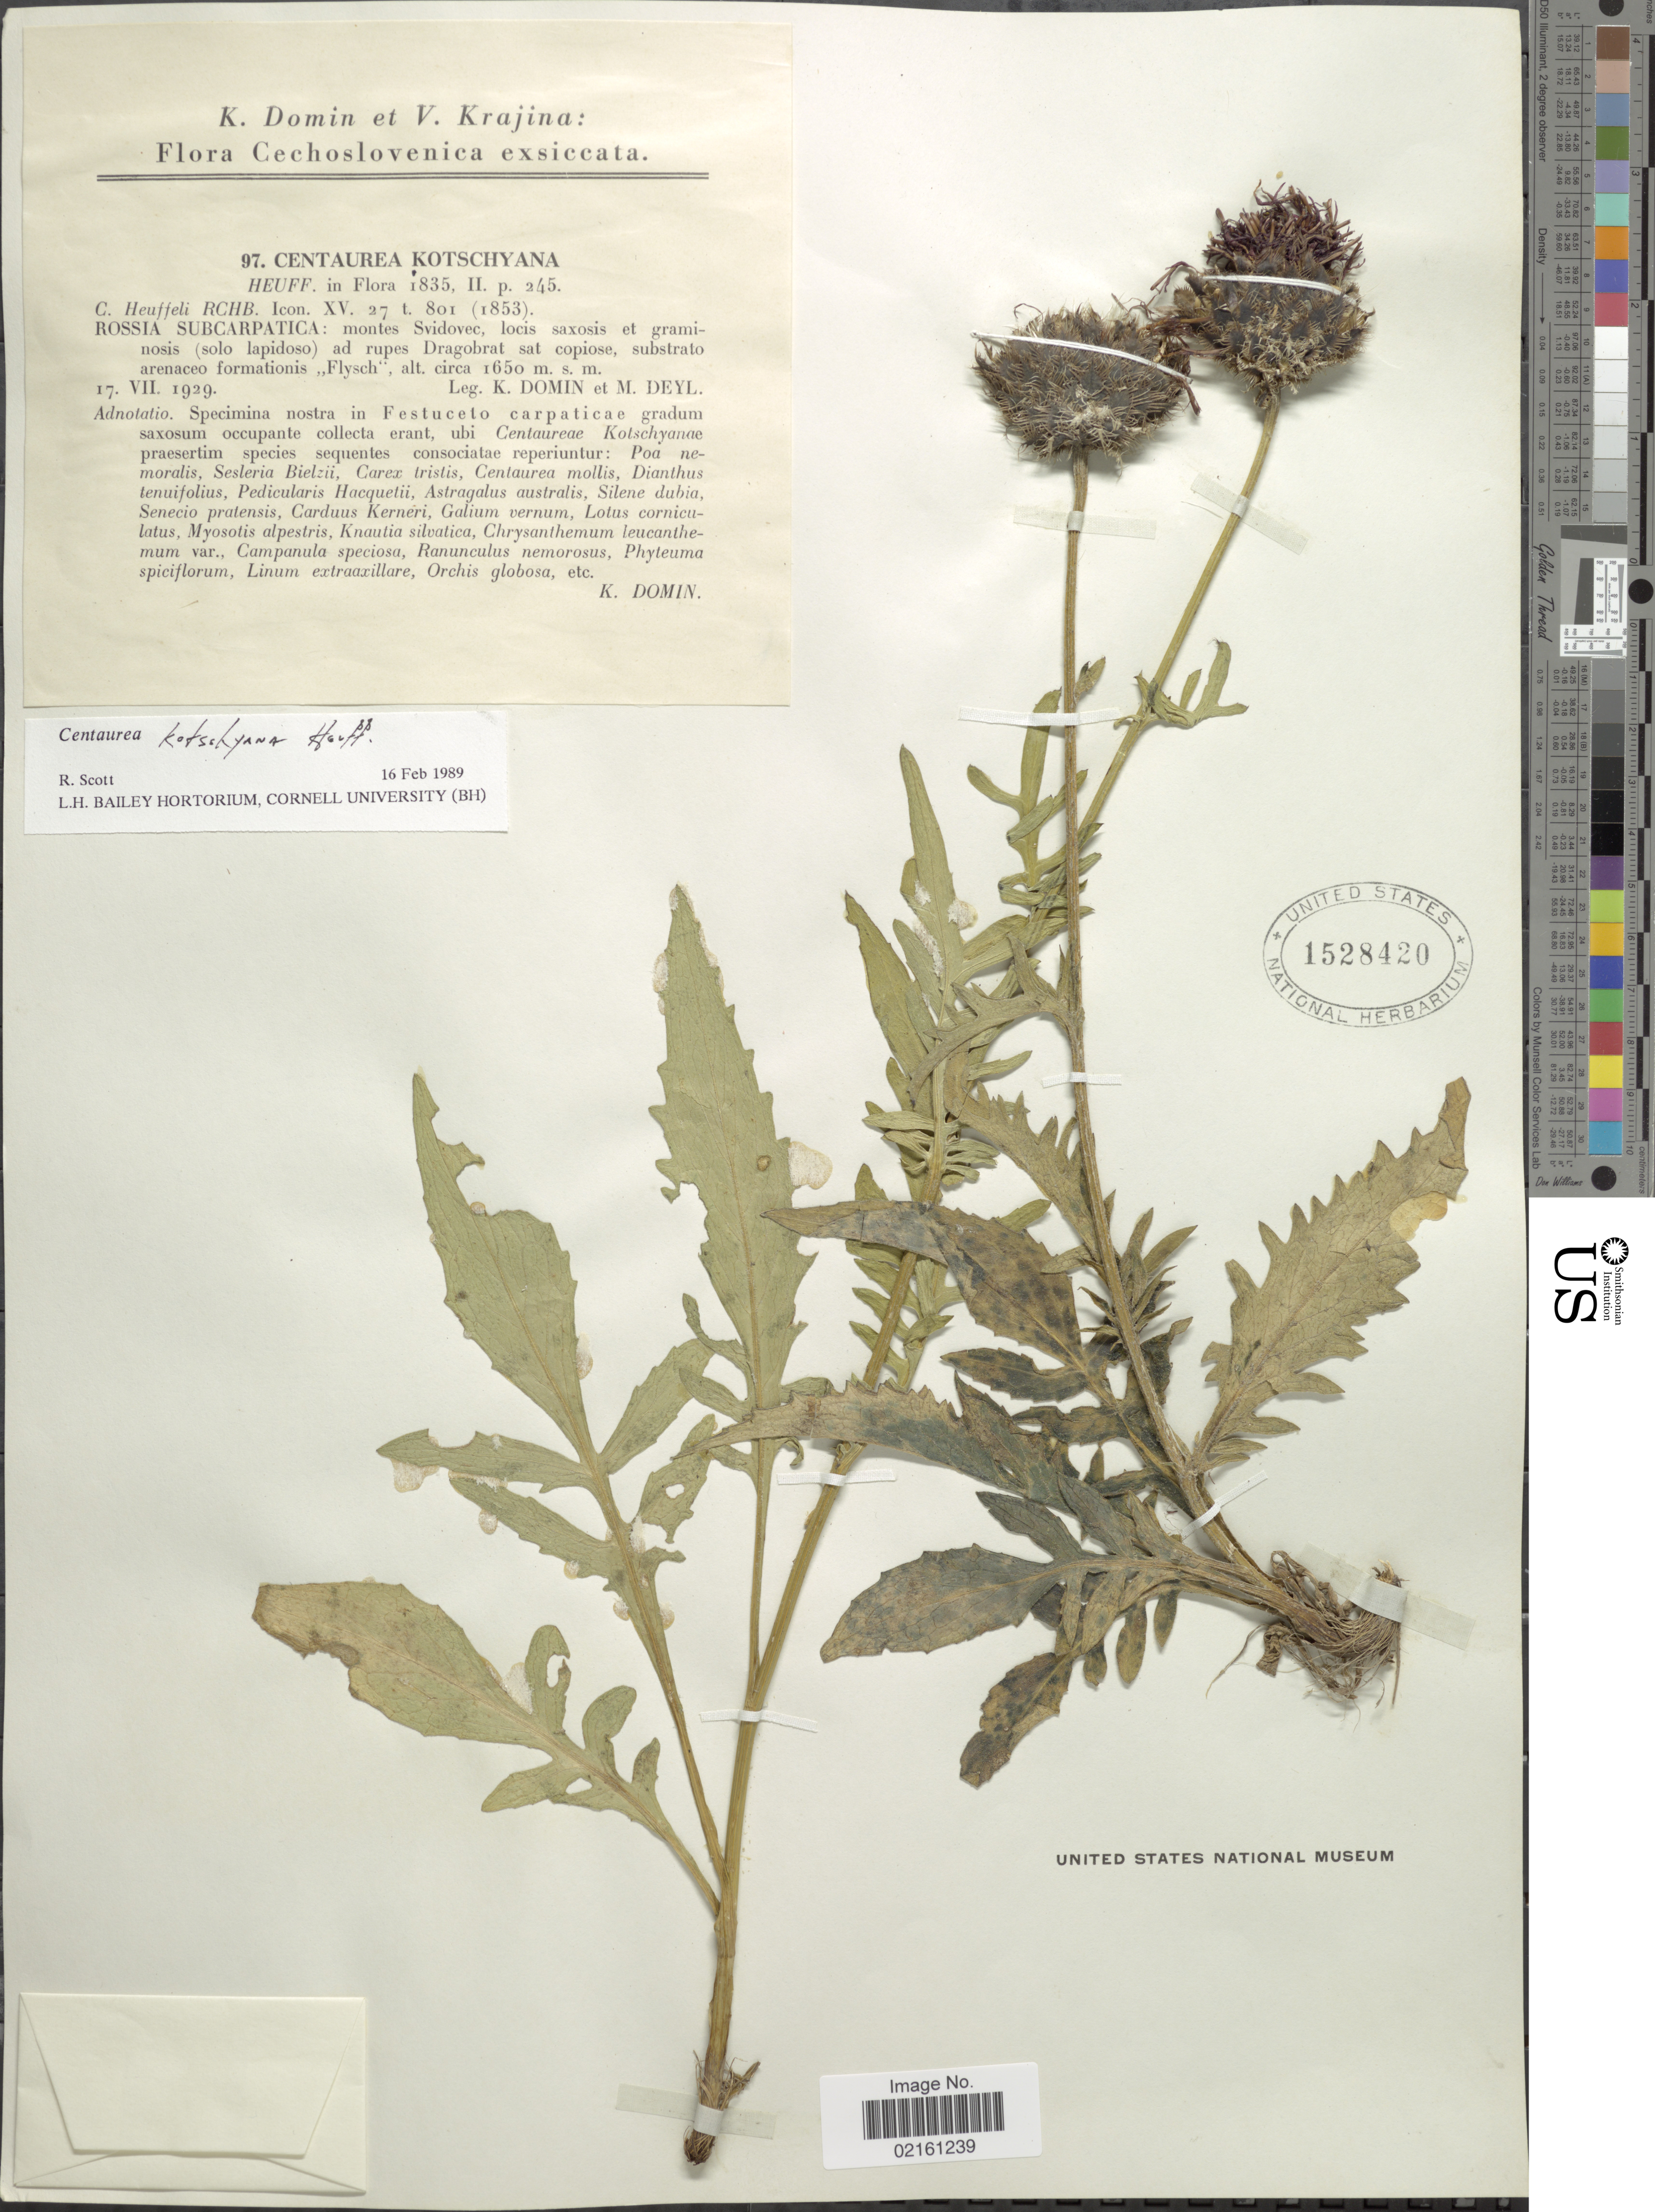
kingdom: Plantae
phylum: Tracheophyta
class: Magnoliopsida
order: Asterales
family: Asteraceae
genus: Centaurea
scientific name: Centaurea kotschyana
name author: Heuff.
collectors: K. Domin & M. Deyl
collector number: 97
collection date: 1929-07-17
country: Czechia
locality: Cechoslovenica, Rossia Subcarpatica, montes Svidovec, ad rupes Dragobrat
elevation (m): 1650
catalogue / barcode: US 1528420